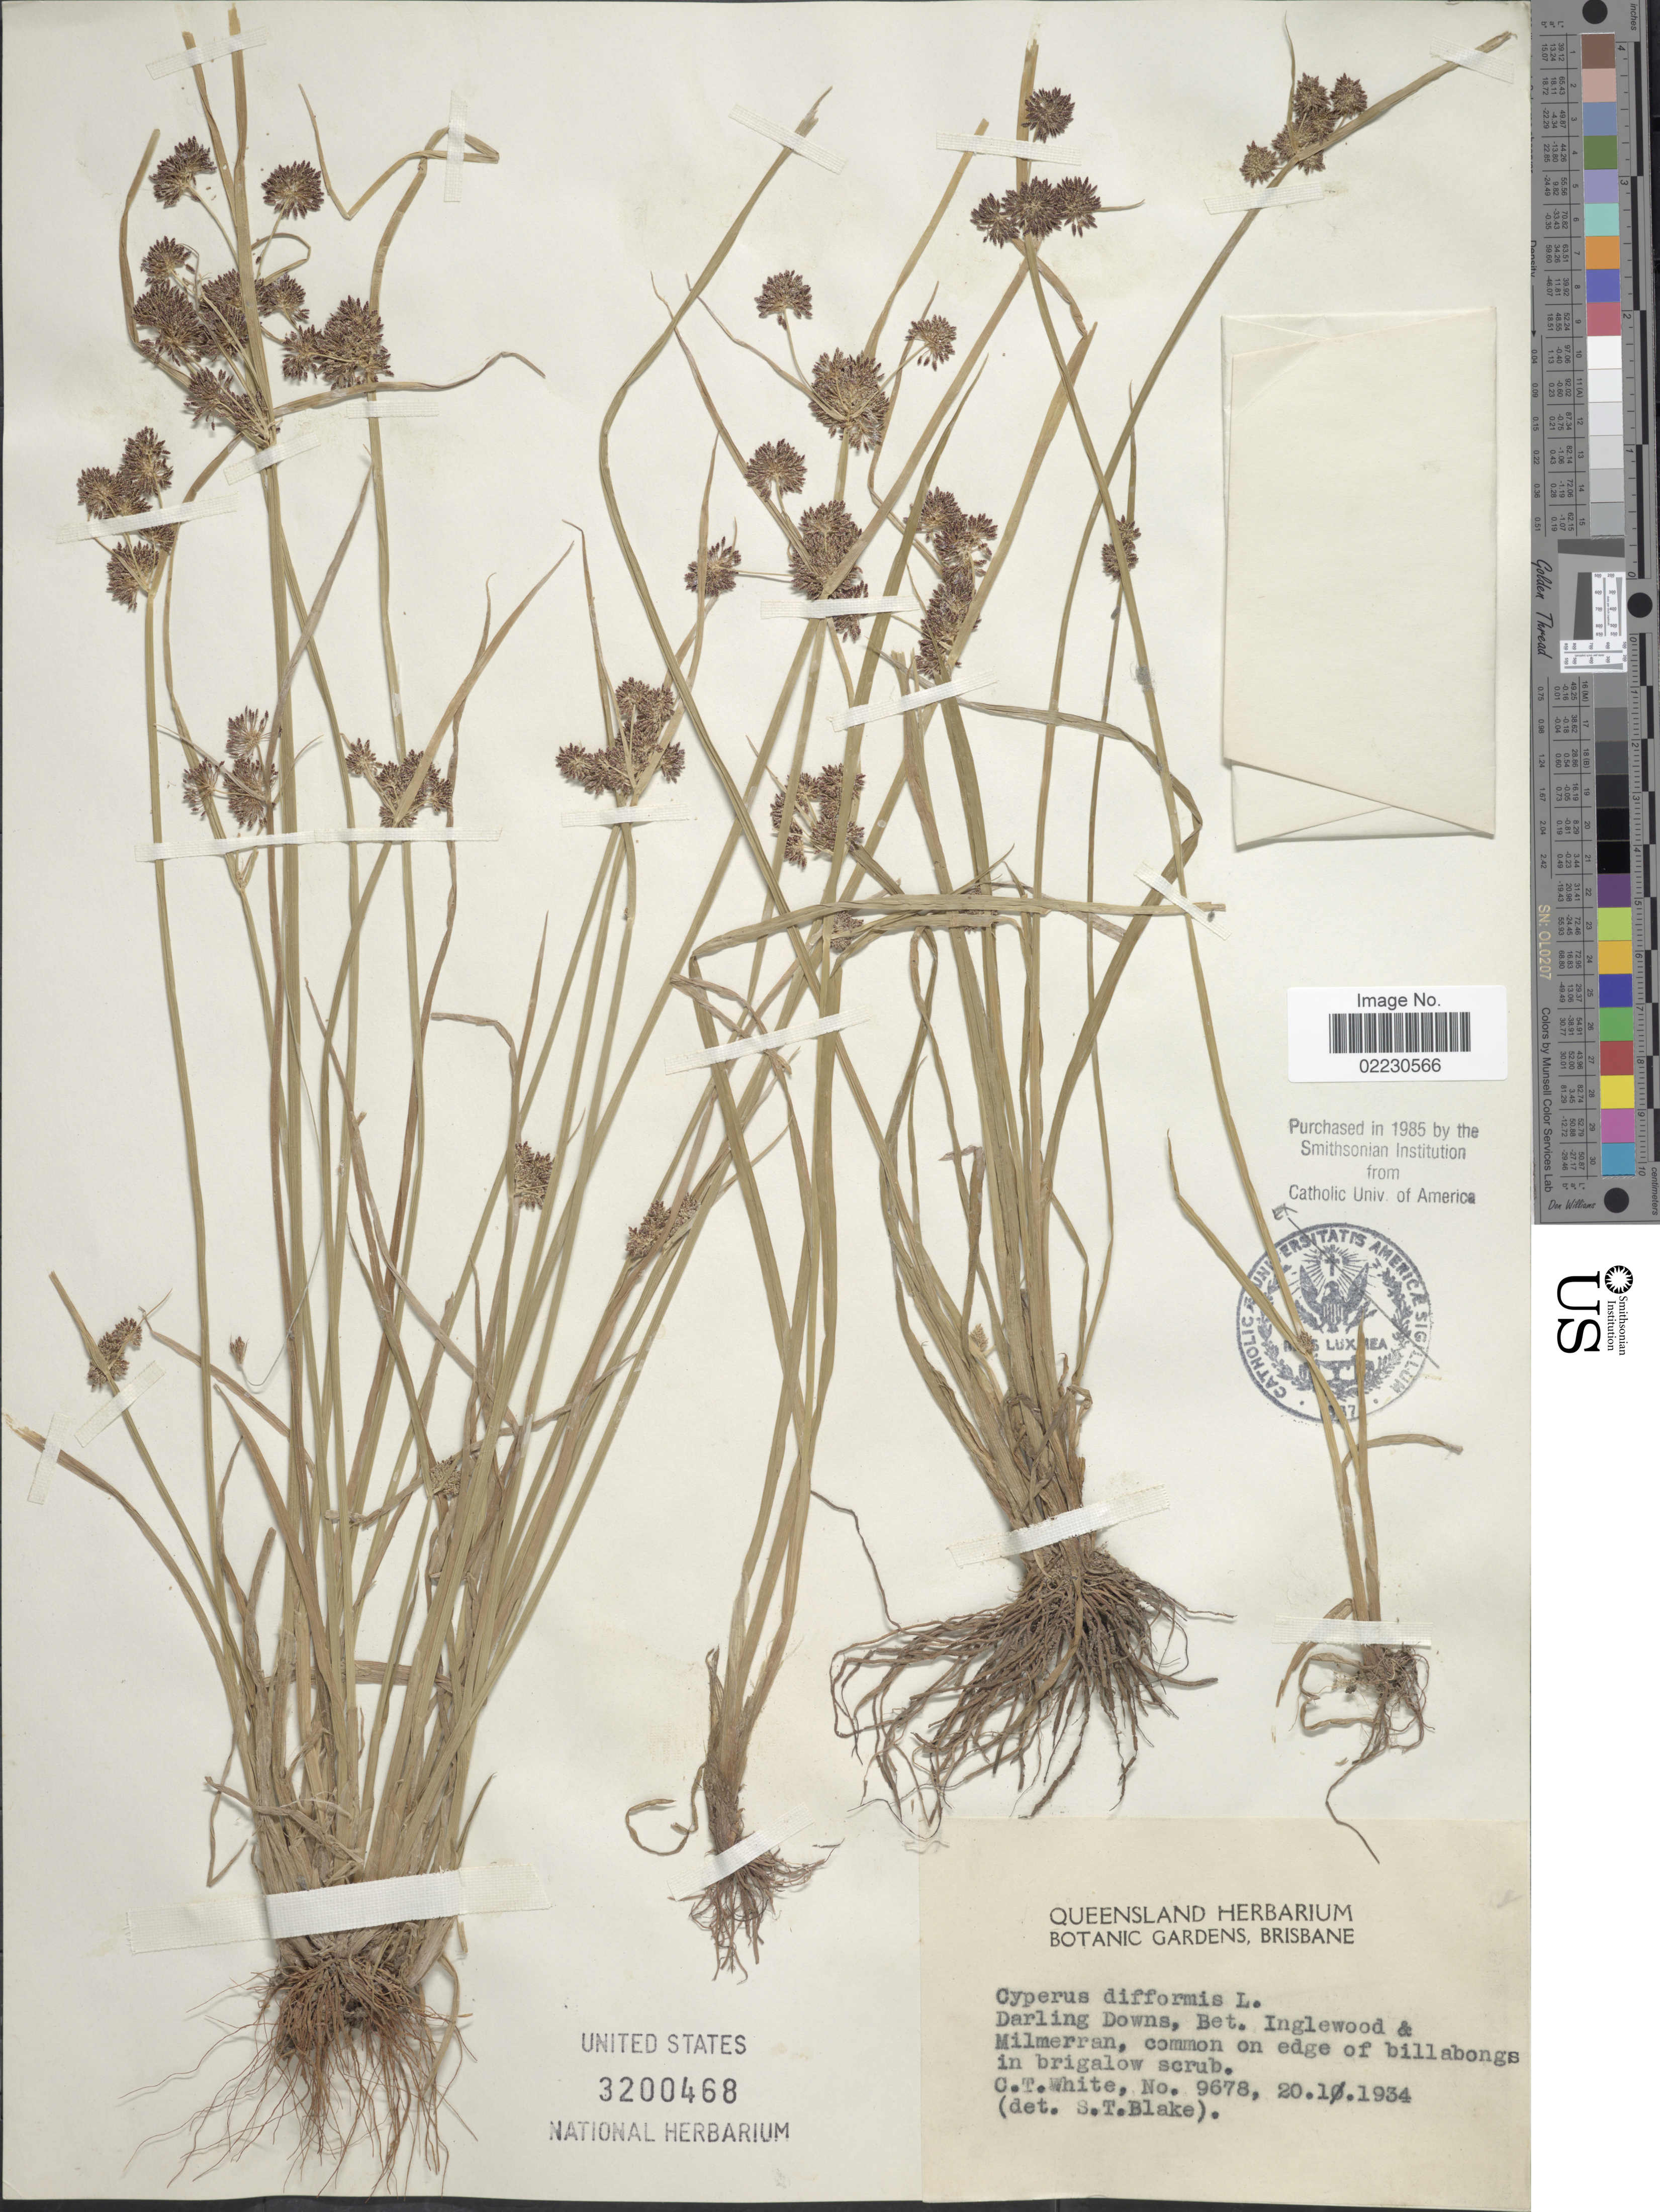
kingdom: Plantae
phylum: Tracheophyta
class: Liliopsida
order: Poales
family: Cyperaceae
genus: Cyperus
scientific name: Cyperus difformis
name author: L.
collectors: C. T. White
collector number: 9678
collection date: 1934-11-20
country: Australia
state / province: Queensland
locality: Darling Downs, Bet. Inglewood & Milmerran, common on edge of billabongs in brigalow scrub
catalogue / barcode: US 3200468